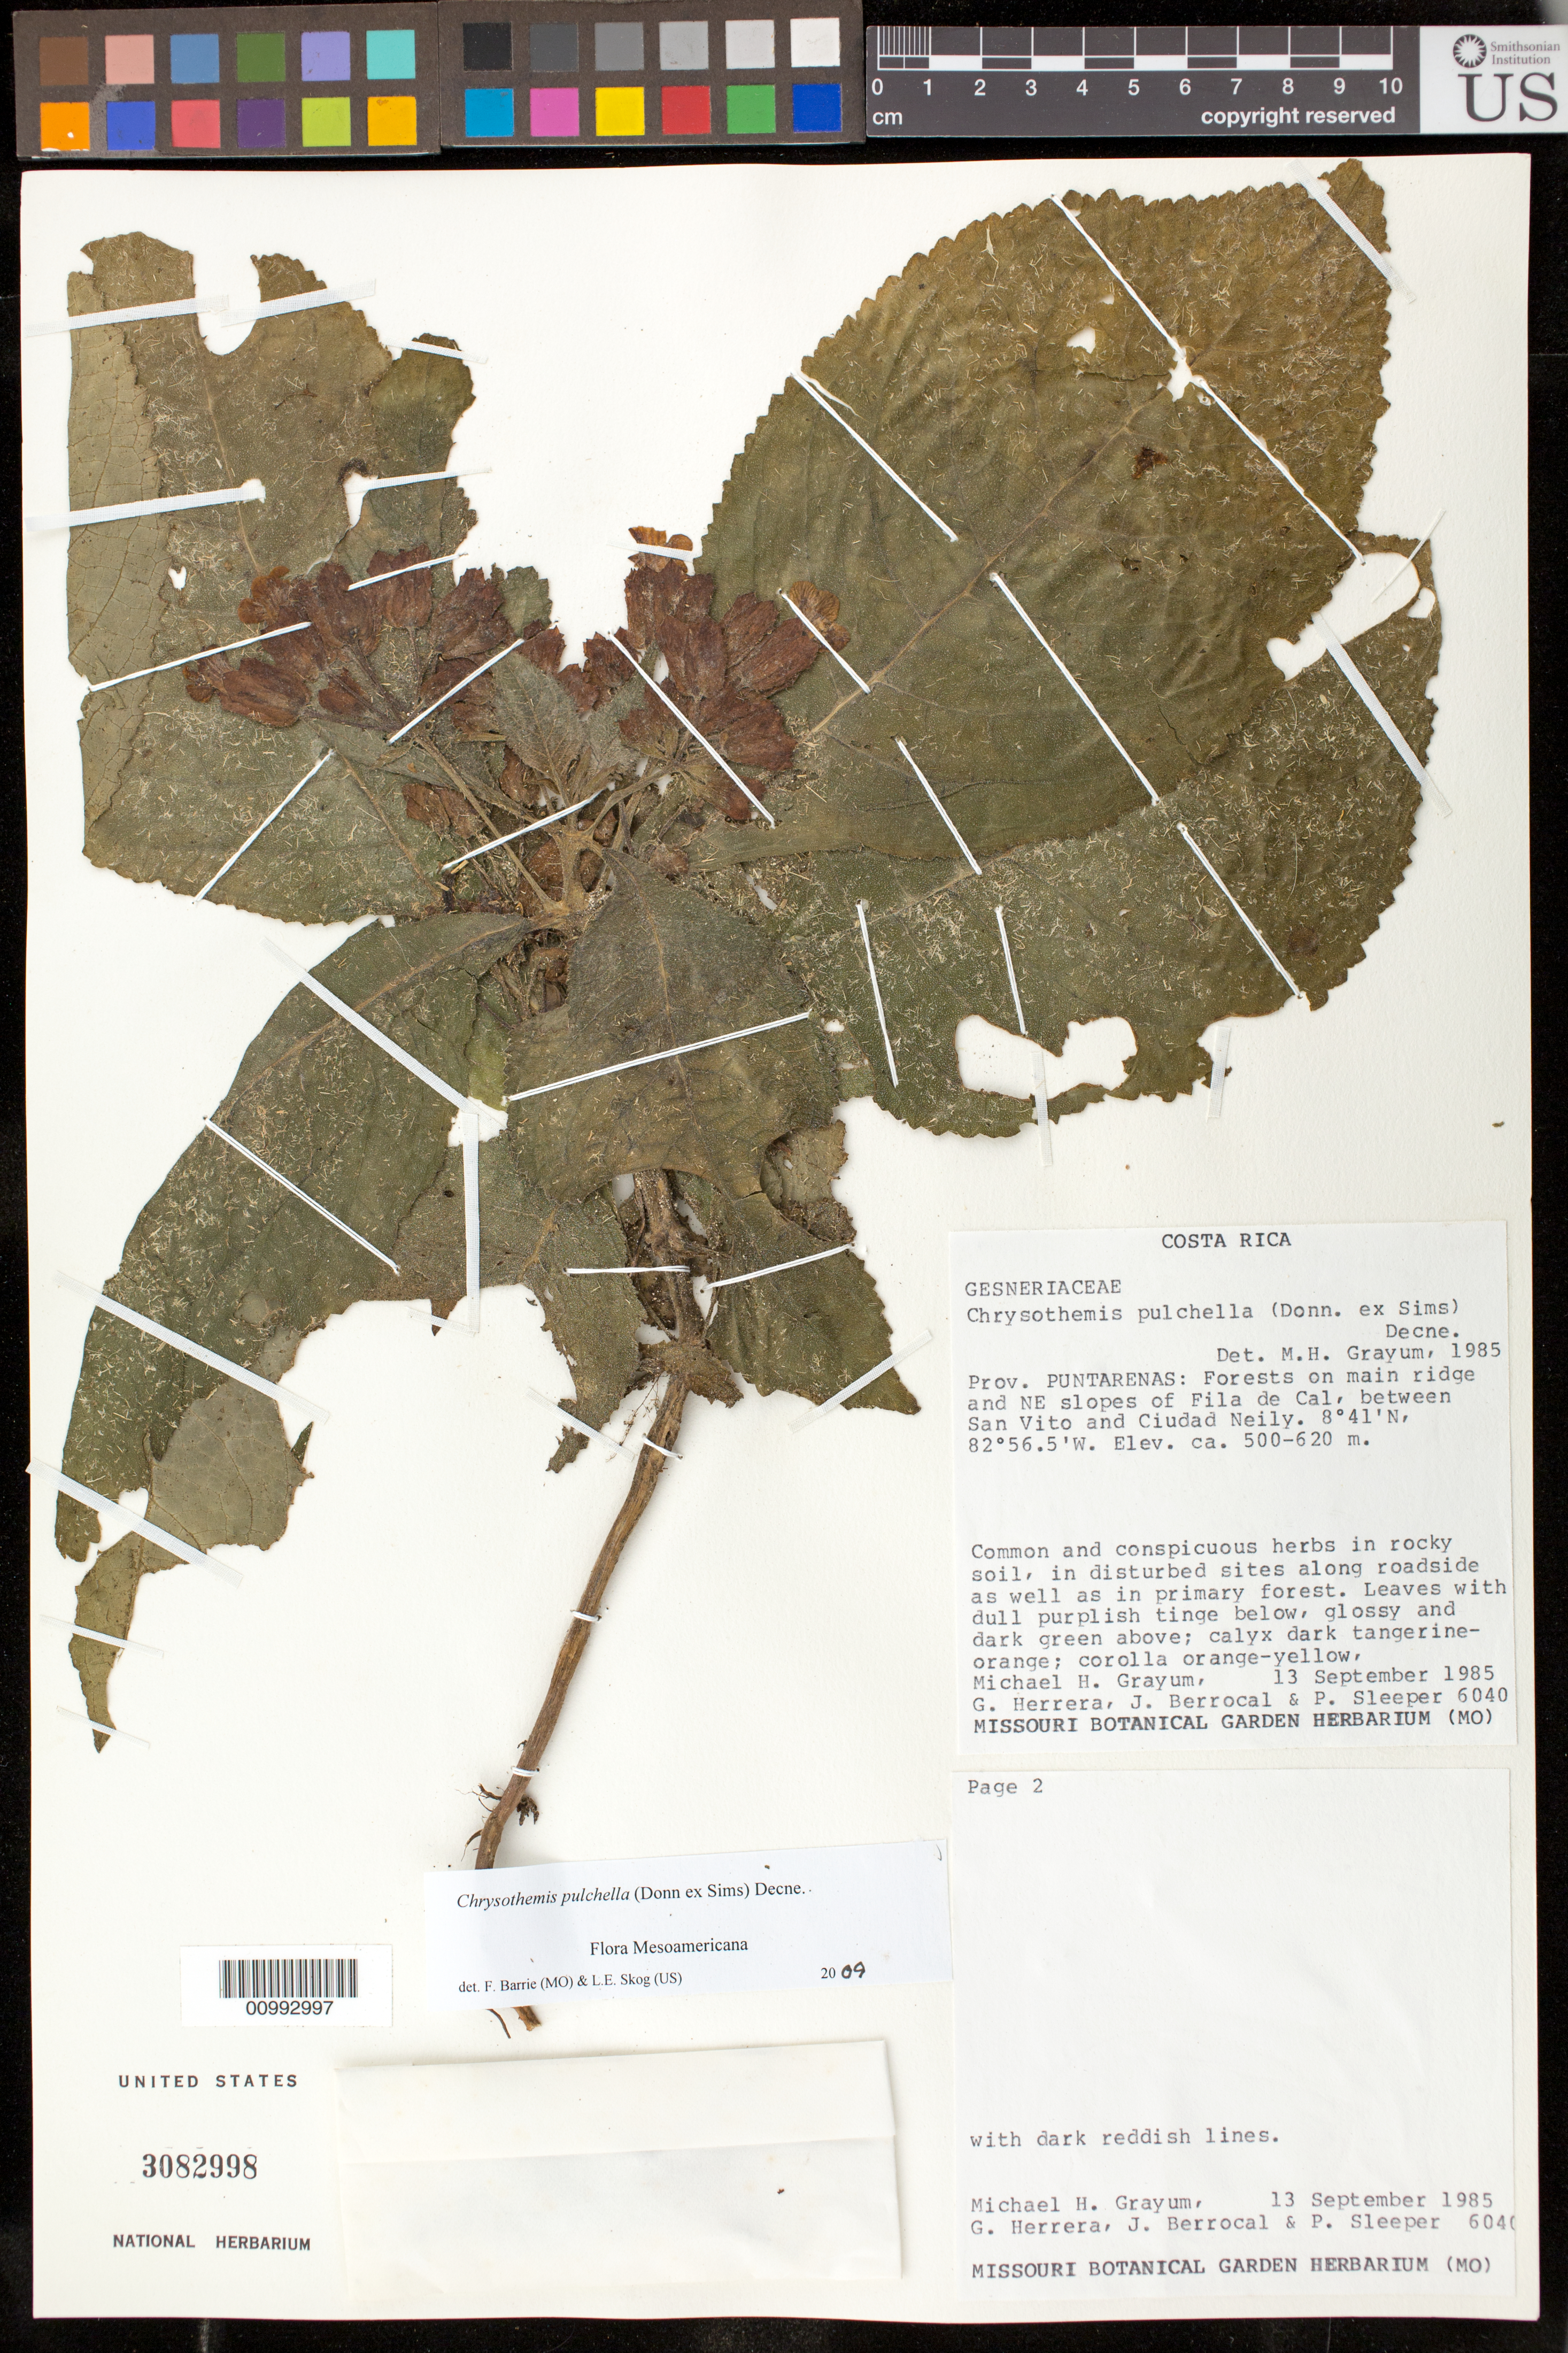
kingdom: Plantae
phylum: Tracheophyta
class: Magnoliopsida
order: Lamiales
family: Gesneriaceae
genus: Chrysothemis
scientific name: Chrysothemis pulchella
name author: (Donn ex Sims) Decne.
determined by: Barrie, F. R.; Skog, Laurence E.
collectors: M. H. Grayum, G. Herrera, J. Berrocal & P. Sleeper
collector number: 6040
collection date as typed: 13 Sep 1985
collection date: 1985-09-13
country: Costa Rica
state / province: Puntarenas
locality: Prov. Puntarenas: forests on main ridge and NE slopes of Fila de Cal, between San Vito and Ciudad Neily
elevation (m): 600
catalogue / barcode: US 3082998